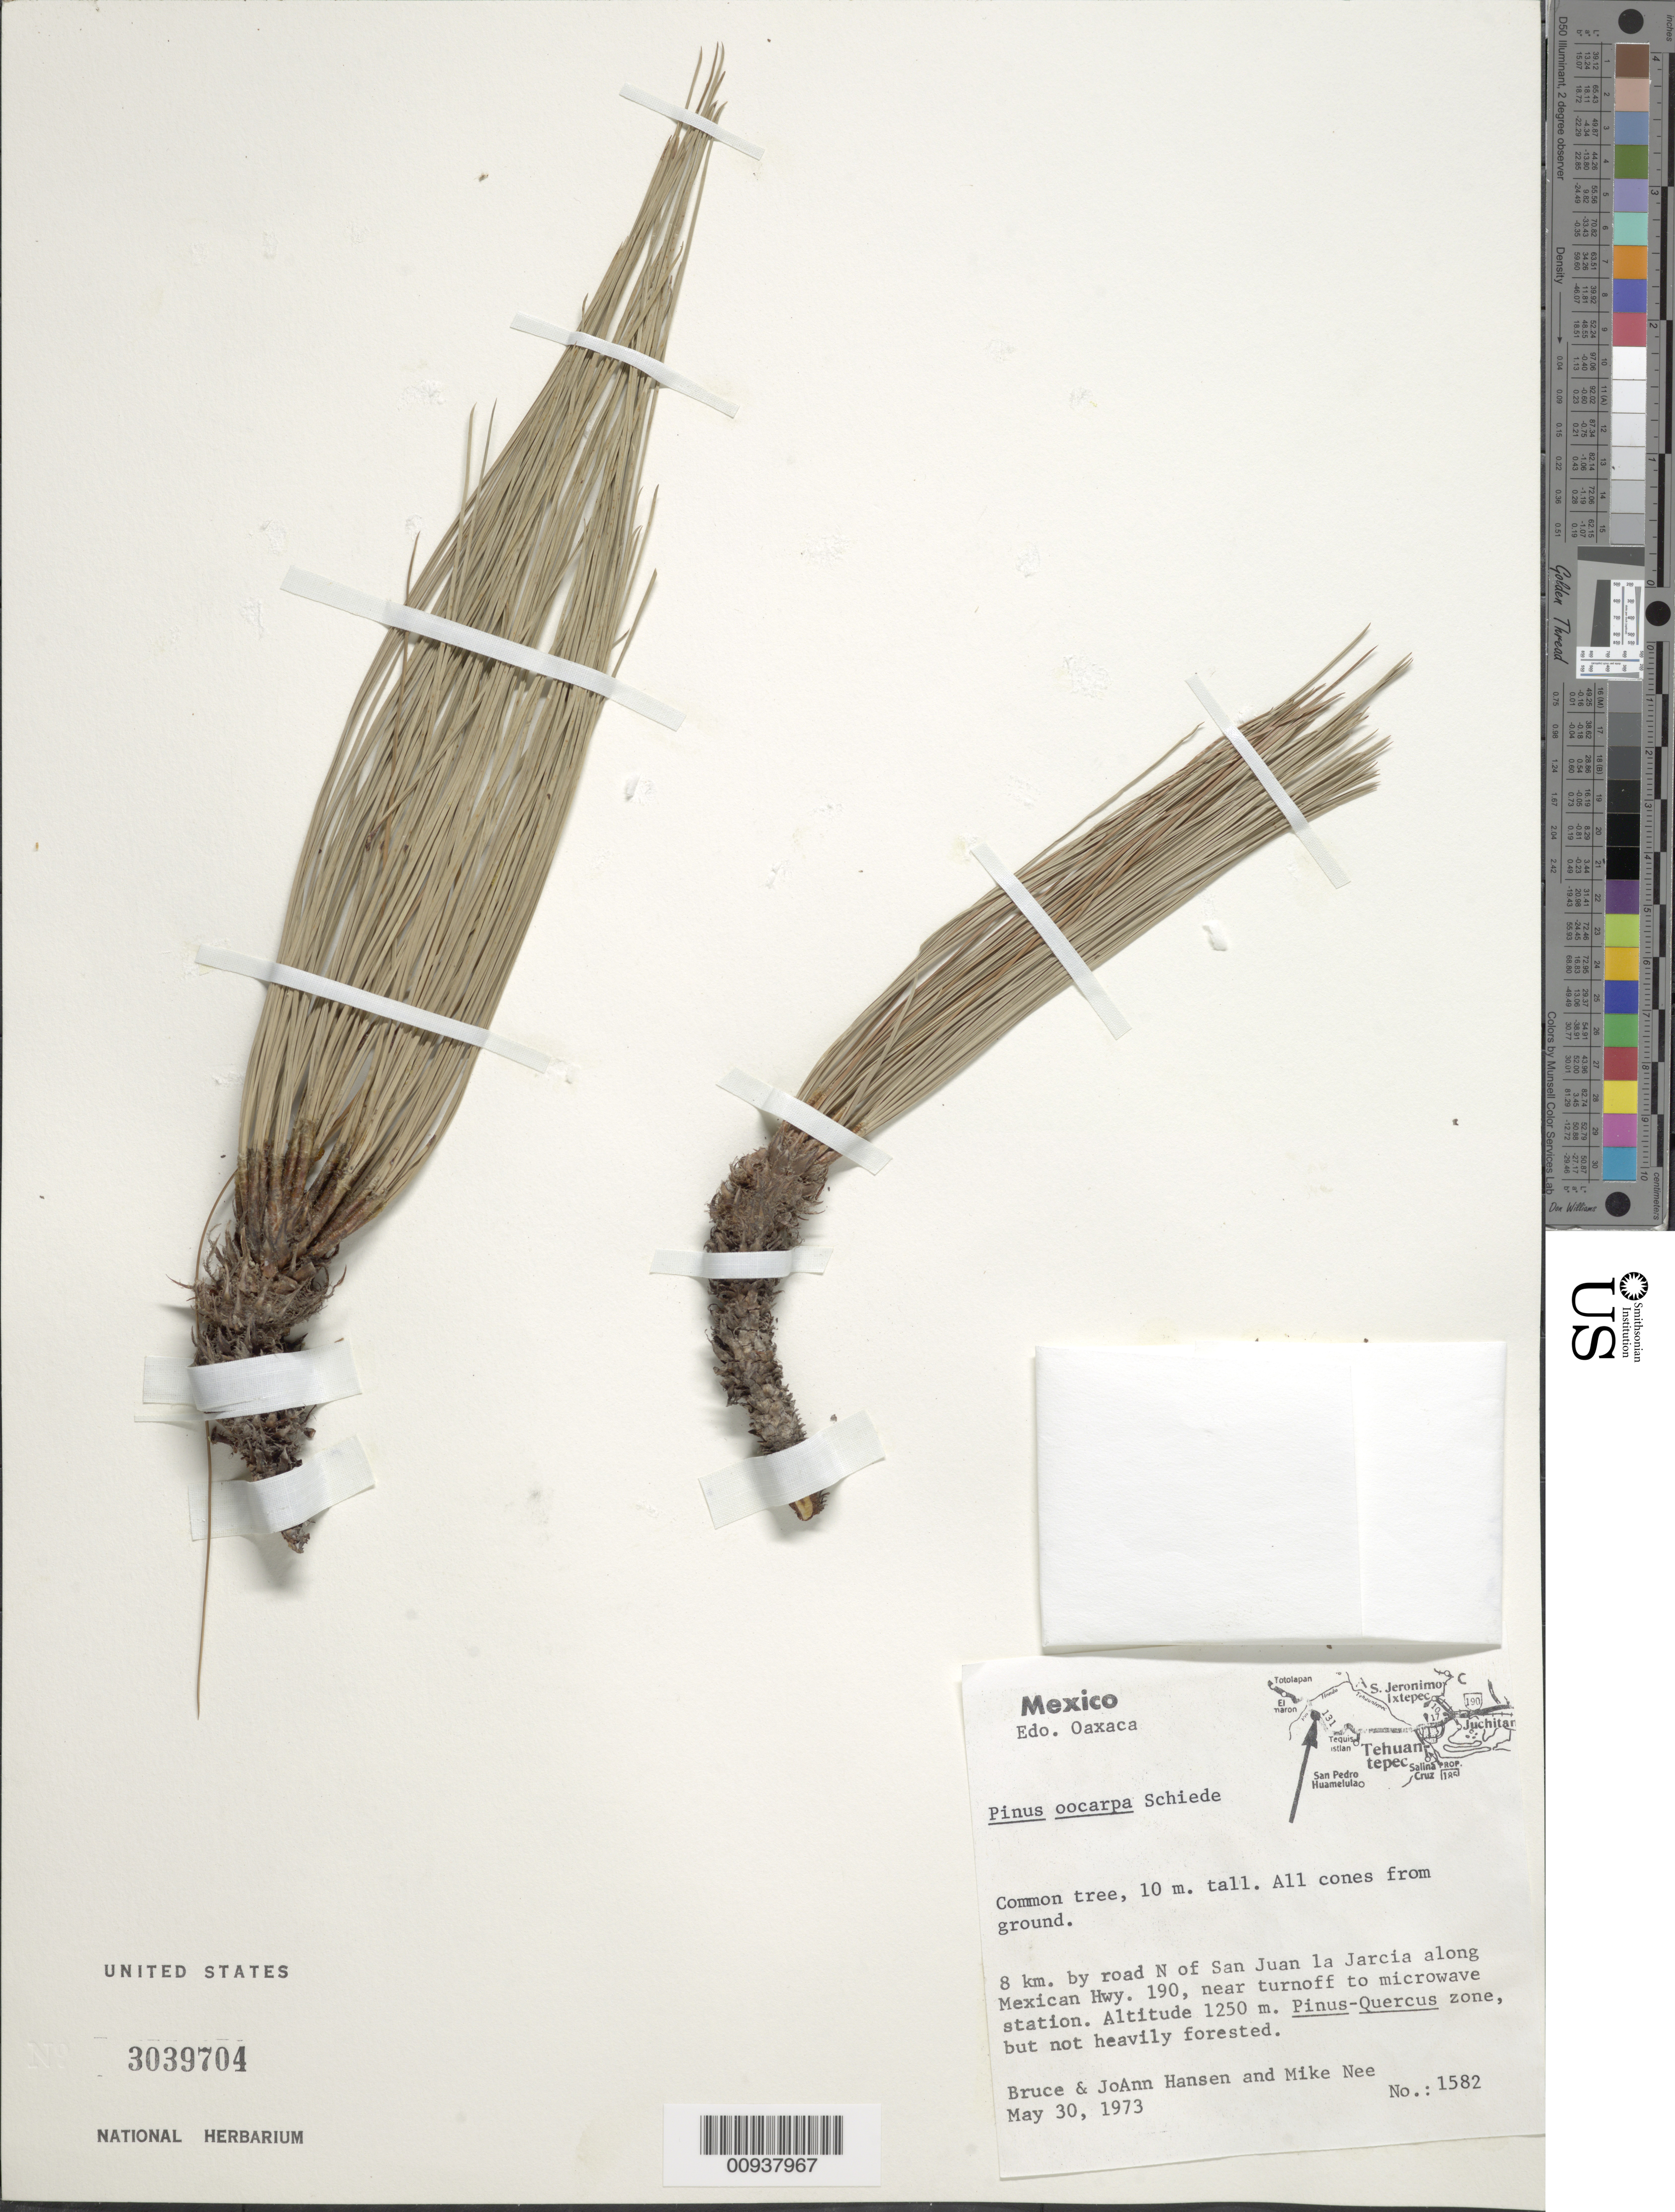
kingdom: Plantae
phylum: Tracheophyta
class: Pinopsida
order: Pinales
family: Pinaceae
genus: Pinus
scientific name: Pinus oocarpa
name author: Schiede ex Schltdl.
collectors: B. Hansen, J. Hansen & M. Nee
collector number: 1582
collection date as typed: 30 May 1973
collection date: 1973-05-30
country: Mexico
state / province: Oaxaca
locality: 8 km. by road N of San Juan la Jarcia along Mexican Hwy. 190, near turnoff to microwave station.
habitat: Pinus-Quercus zone but not heavily forested.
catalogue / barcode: US 3039704